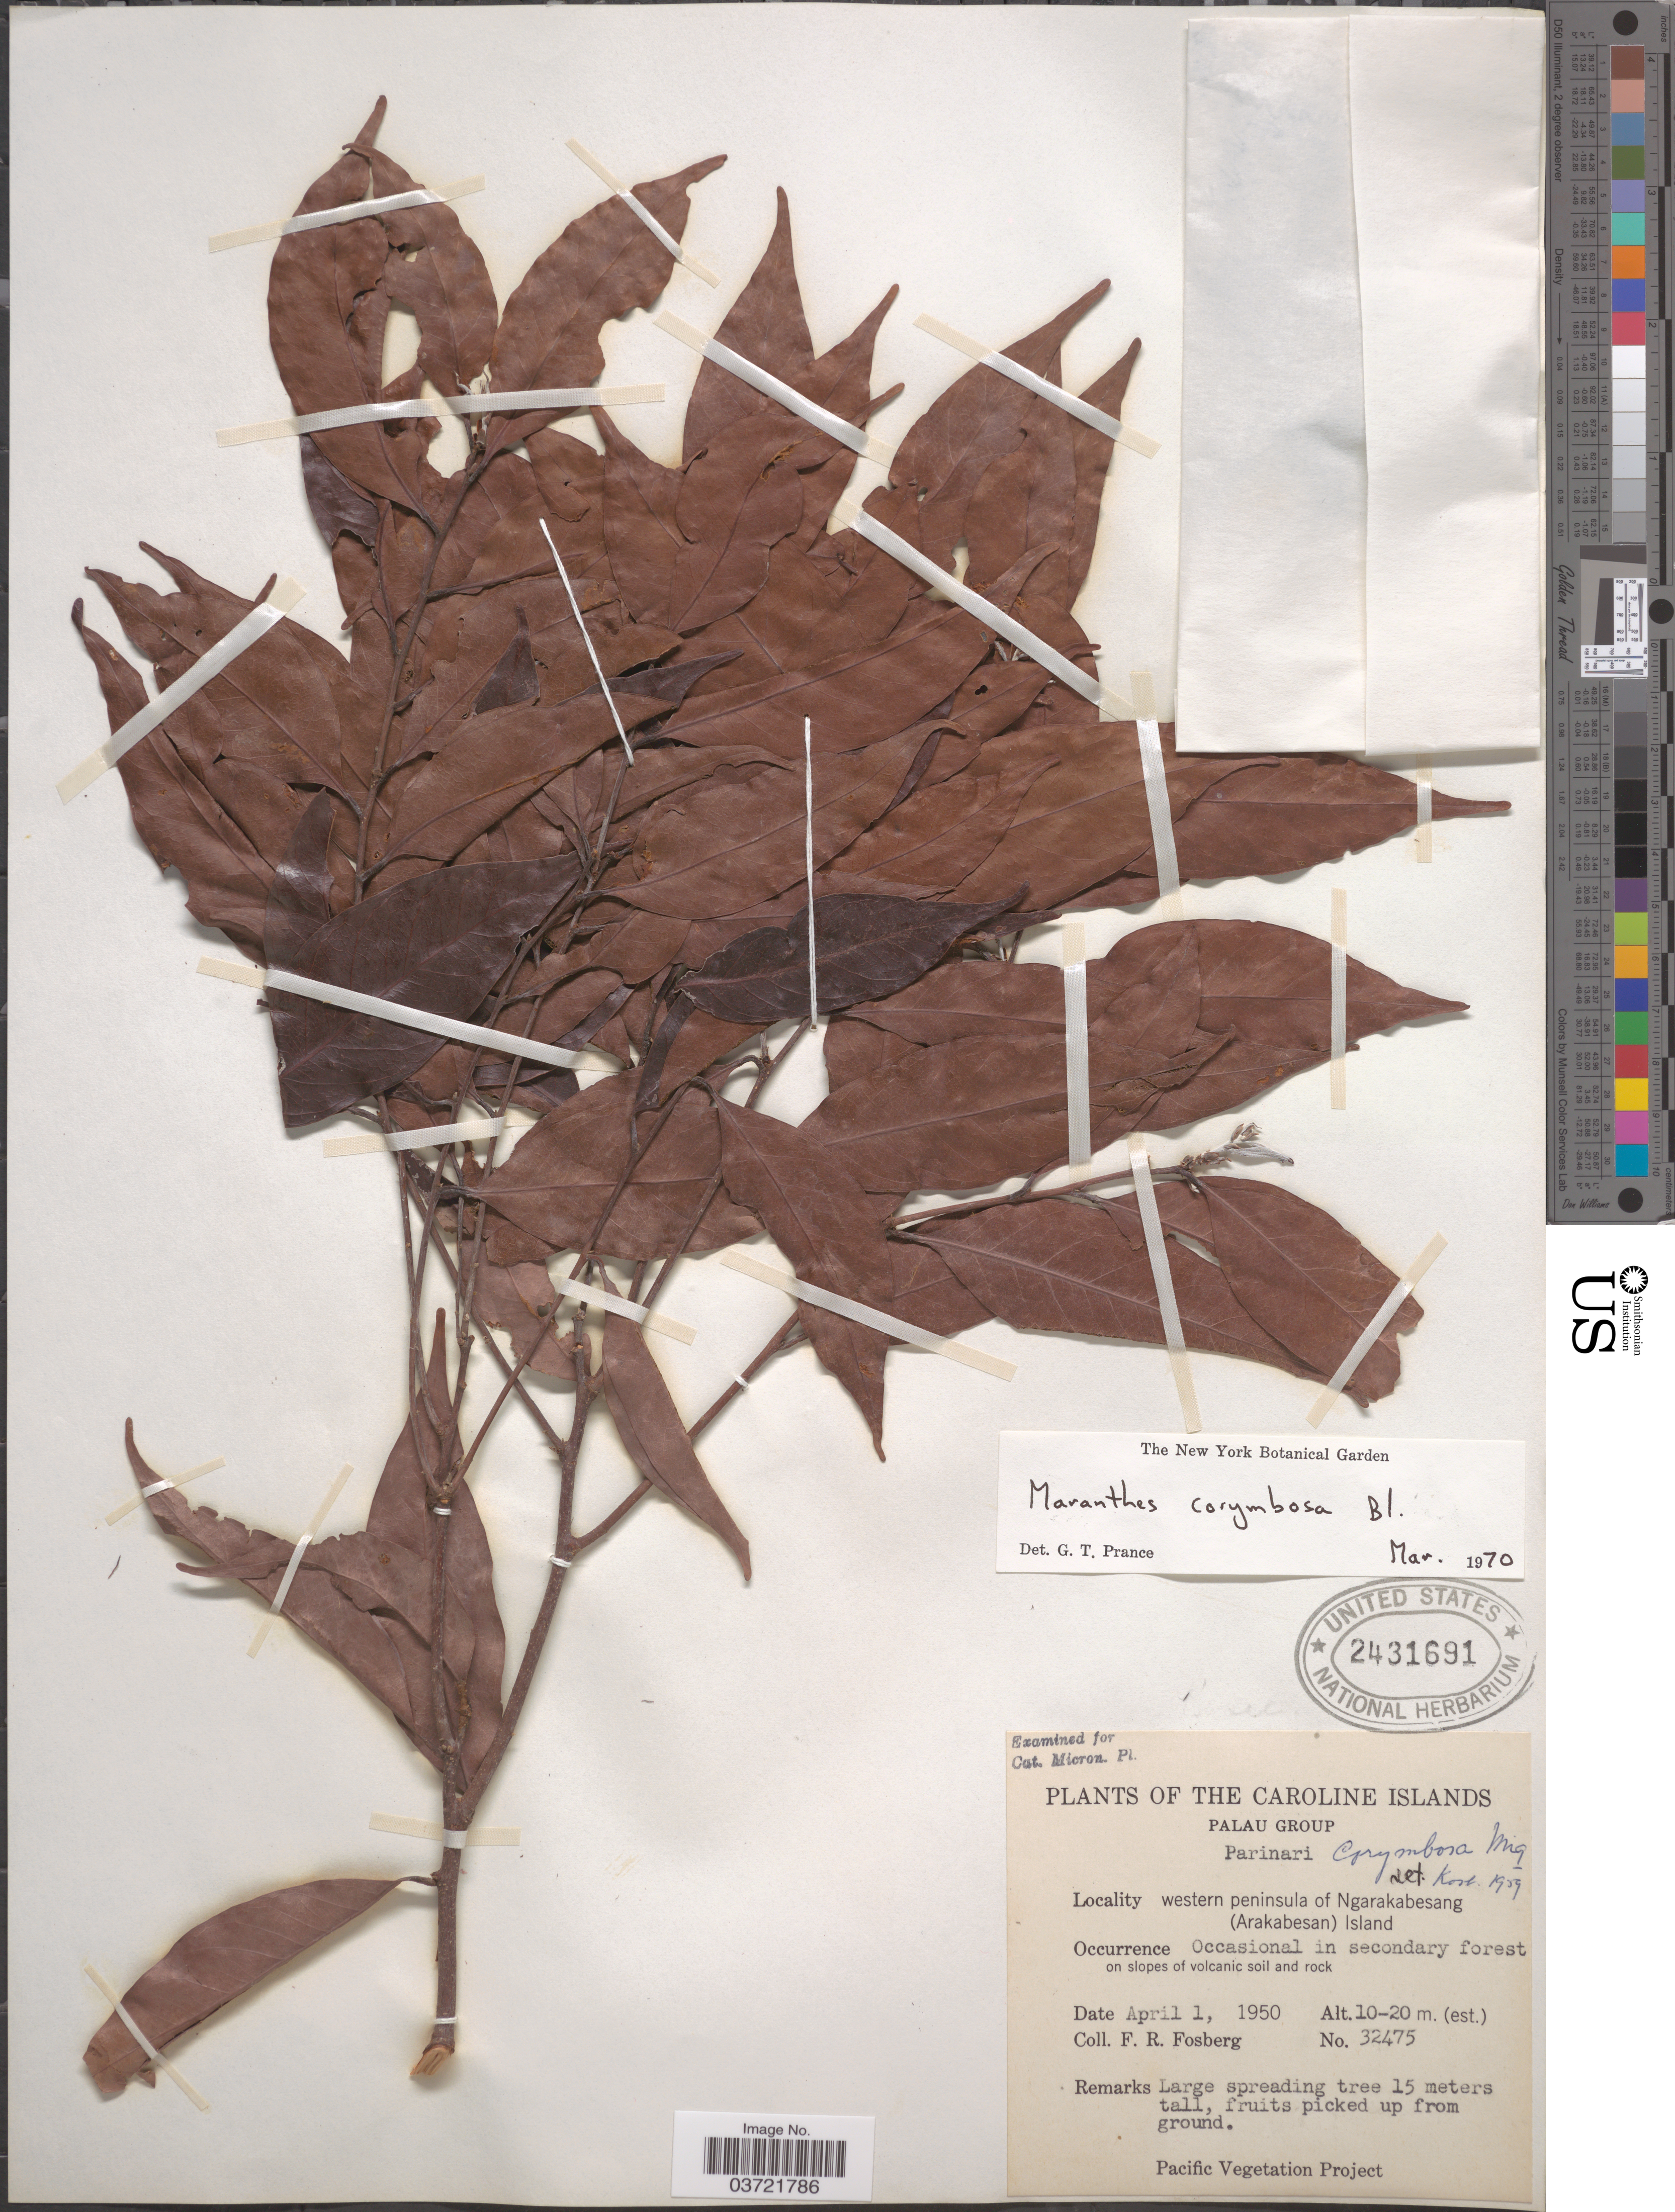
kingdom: Plantae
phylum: Tracheophyta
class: Magnoliopsida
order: Malpighiales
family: Chrysobalanaceae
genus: Maranthes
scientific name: Maranthes corymbosa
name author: Blume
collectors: F. R. Fosberg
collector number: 32475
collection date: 1950-04-01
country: Palau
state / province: Koror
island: Ngerekebesang [Arakabesan]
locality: The Caroline Islands. Palau Group. Western peninsula of Ngarakabesang (Arakabesan) Island.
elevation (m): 10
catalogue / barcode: US 2431691